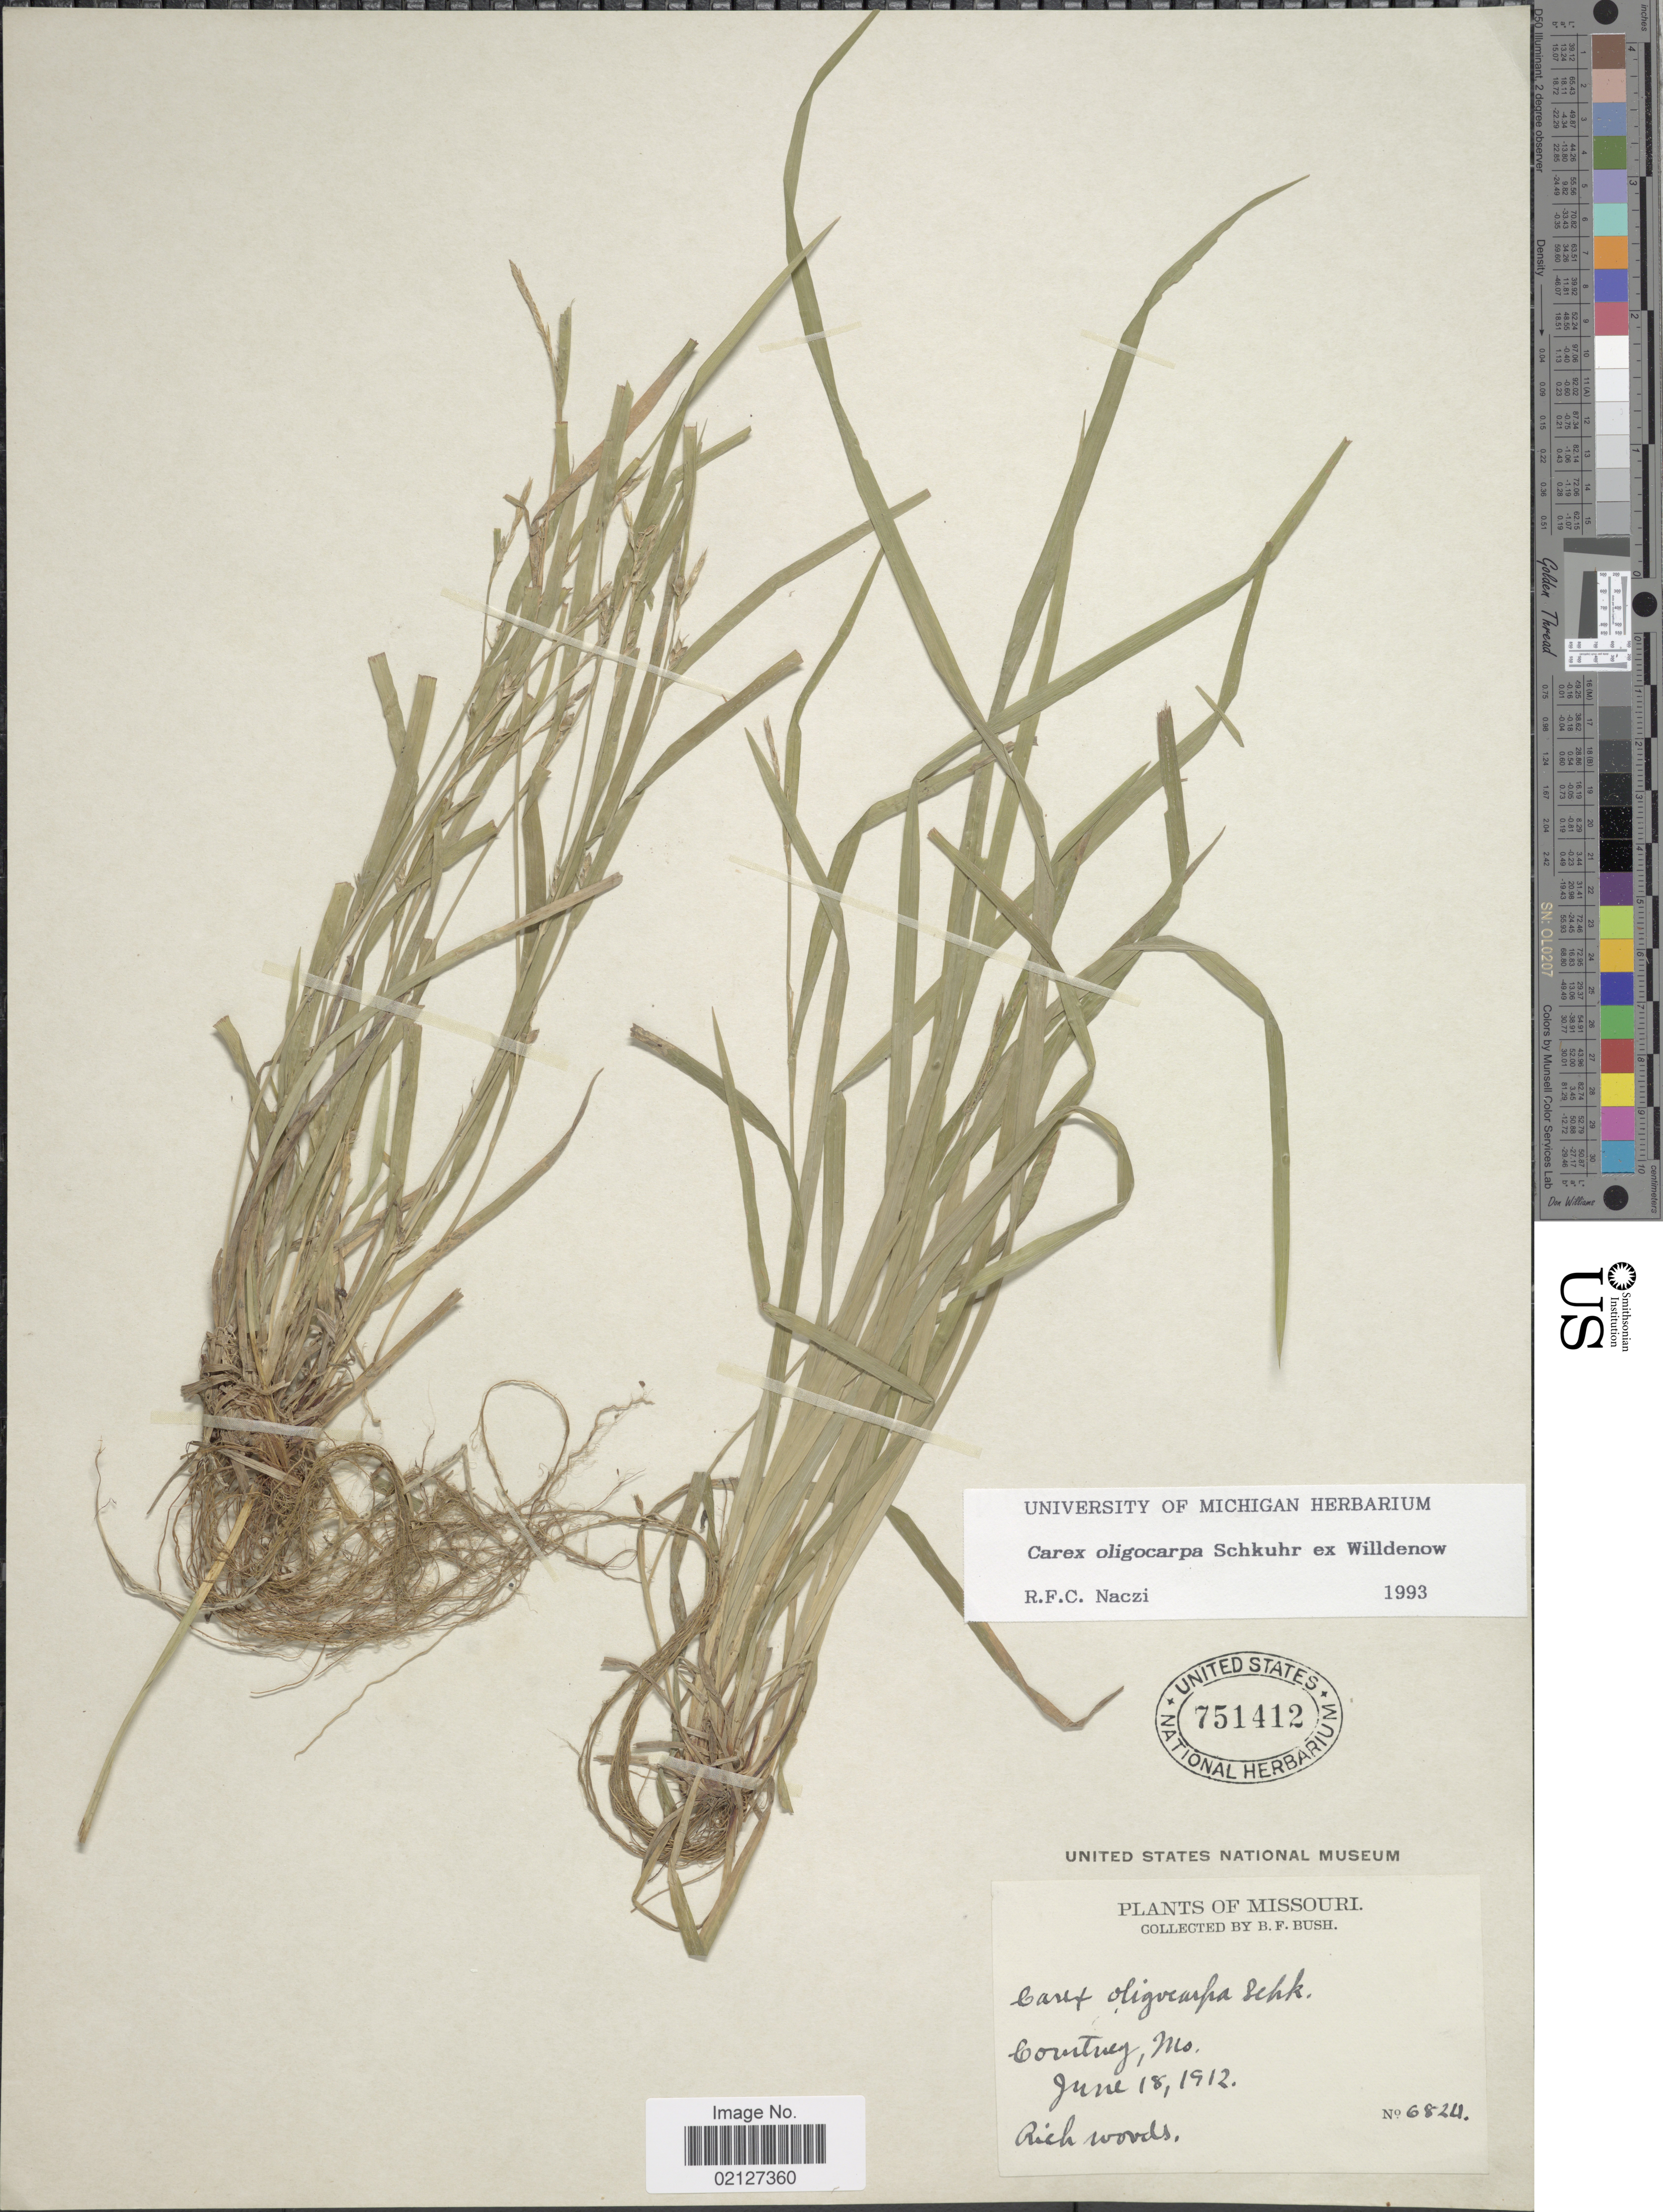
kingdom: Plantae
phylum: Tracheophyta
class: Liliopsida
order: Poales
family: Cyperaceae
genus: Carex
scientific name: Carex oligocarpa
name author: Willd.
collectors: B. F. Bush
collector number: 6824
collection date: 1912-06-18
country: United States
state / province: Missouri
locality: Courtney, rich woods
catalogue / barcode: US 751412